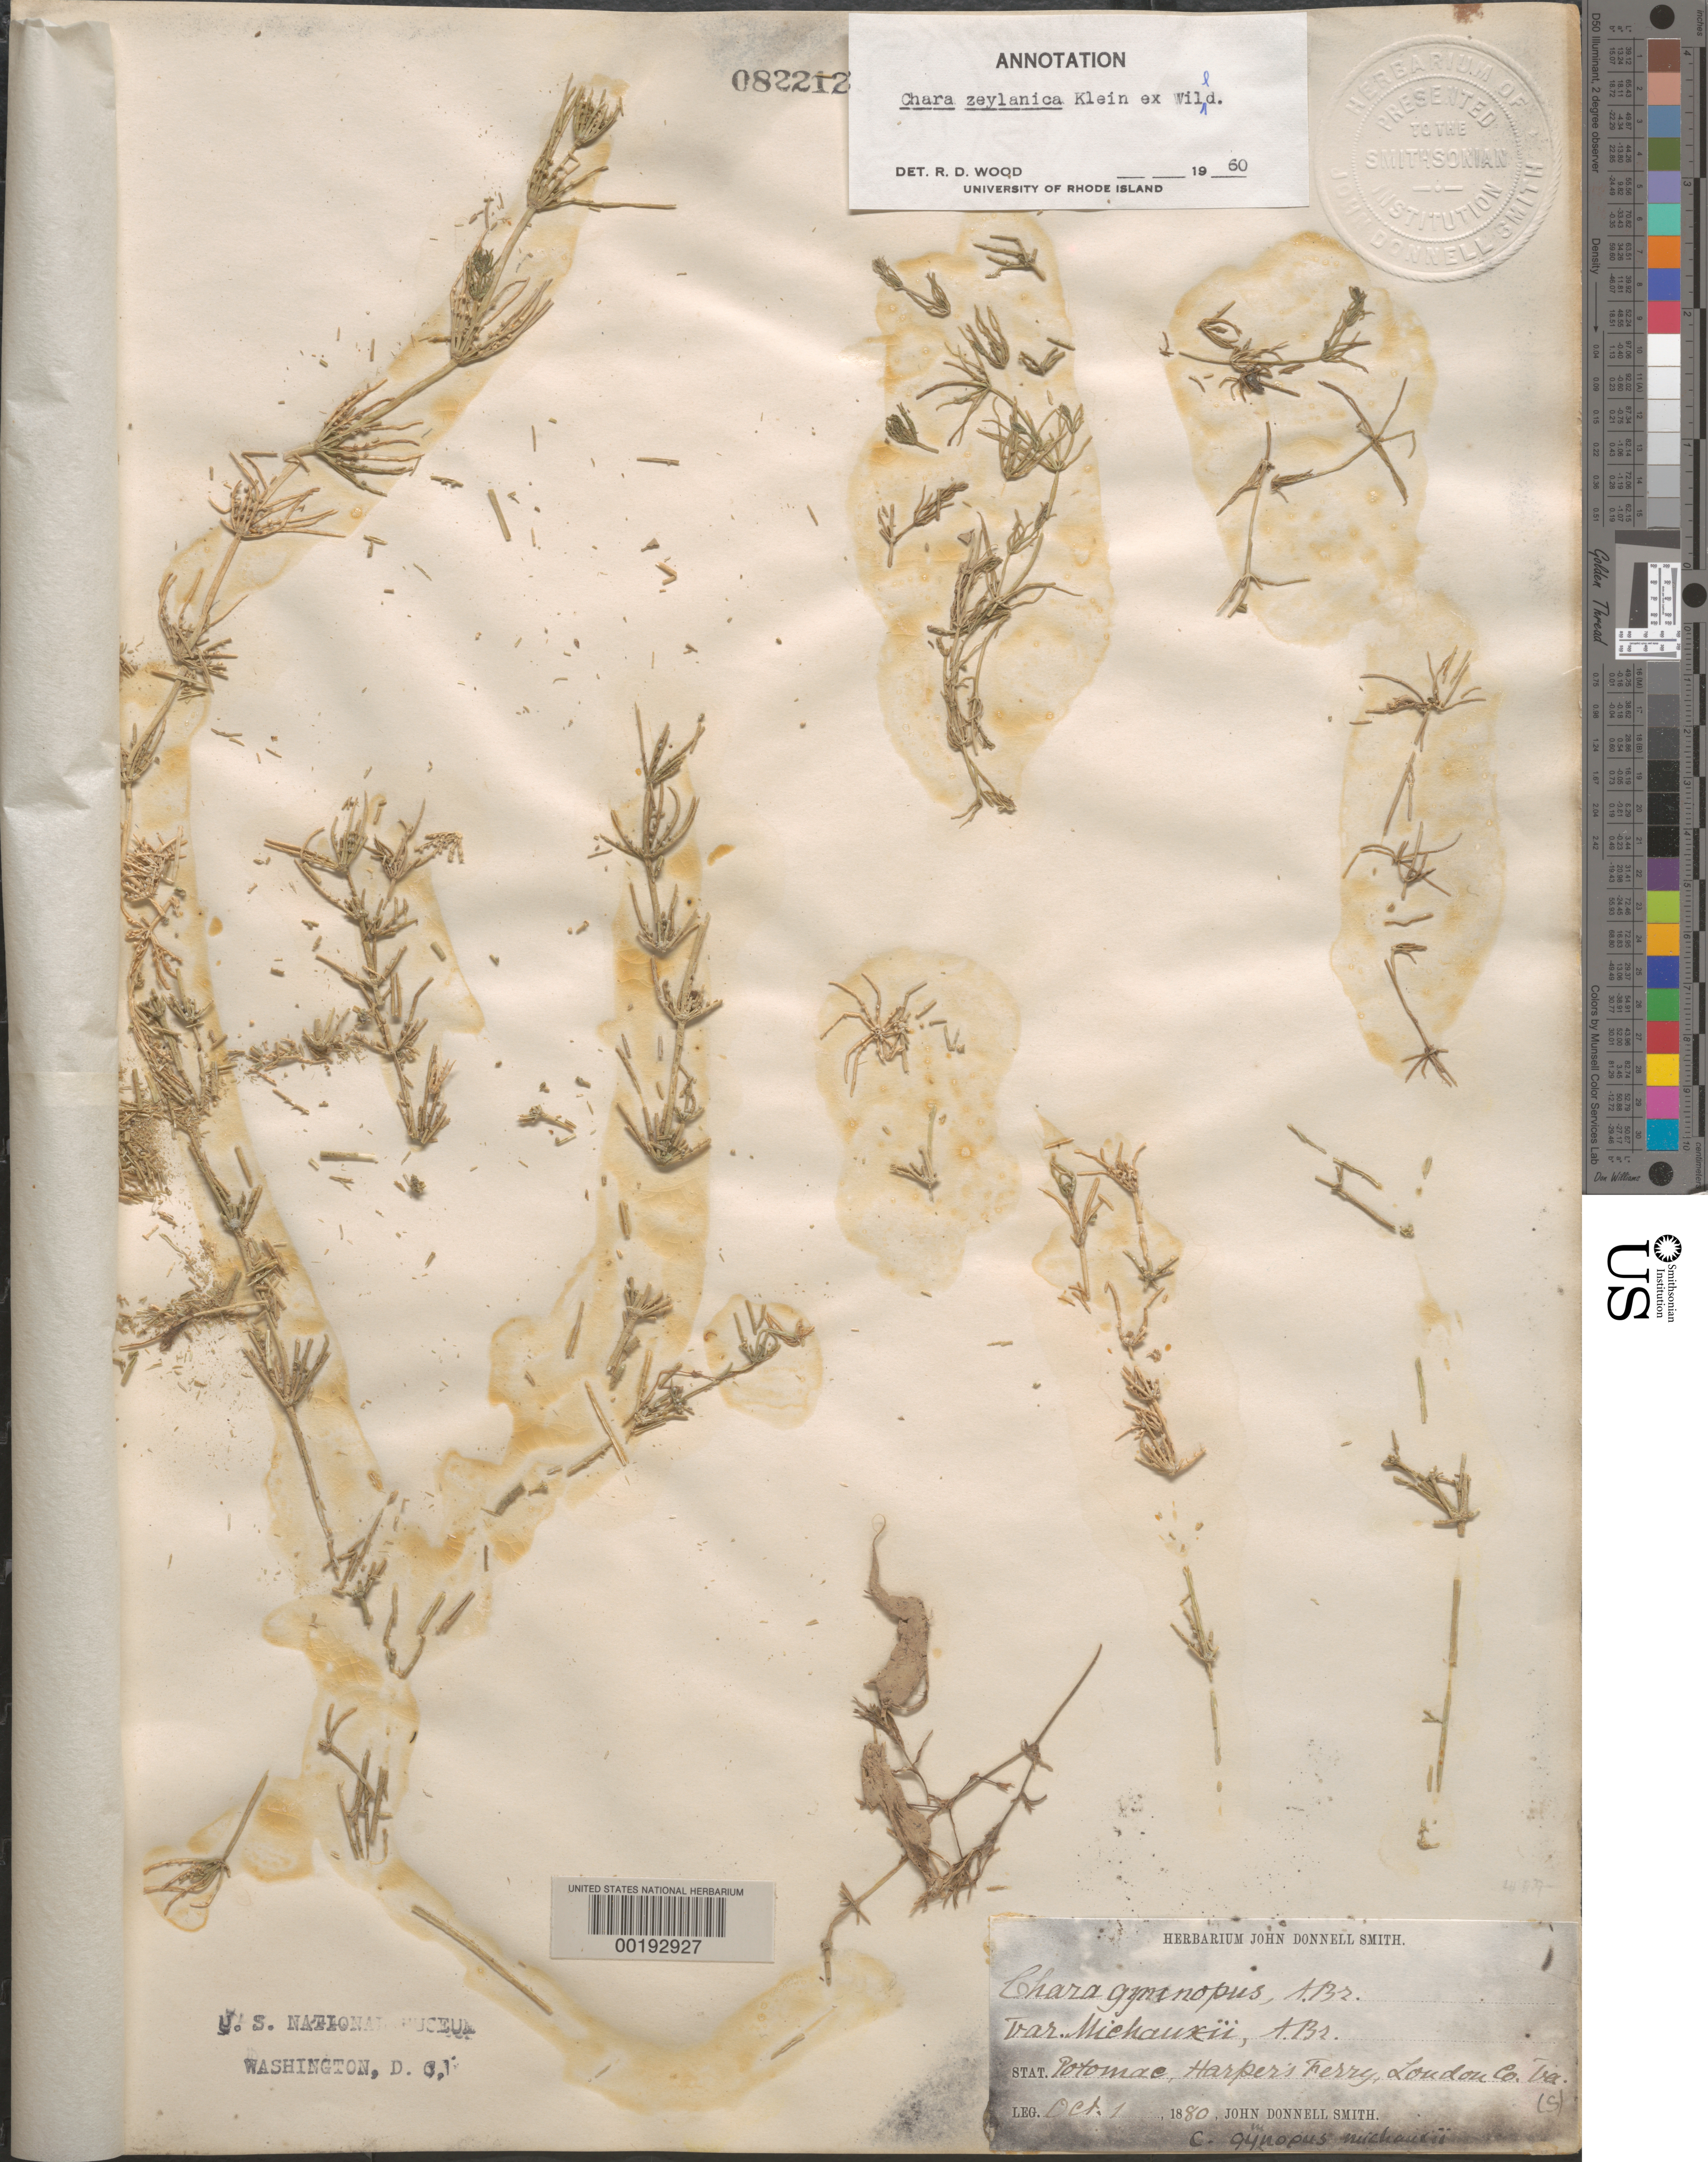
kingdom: Plantae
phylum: Charophyta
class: Charophyceae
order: Charales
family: Characeae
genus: Chara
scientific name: Chara zeylanica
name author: J.G. Klein ex Willd.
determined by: Wood, R. D.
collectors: J. Donnell Smith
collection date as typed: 01 Oct 1880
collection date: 1880-10-01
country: United States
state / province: West Virginia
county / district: Jefferson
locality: Potomac River, Harpers Ferry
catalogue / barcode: US 82212